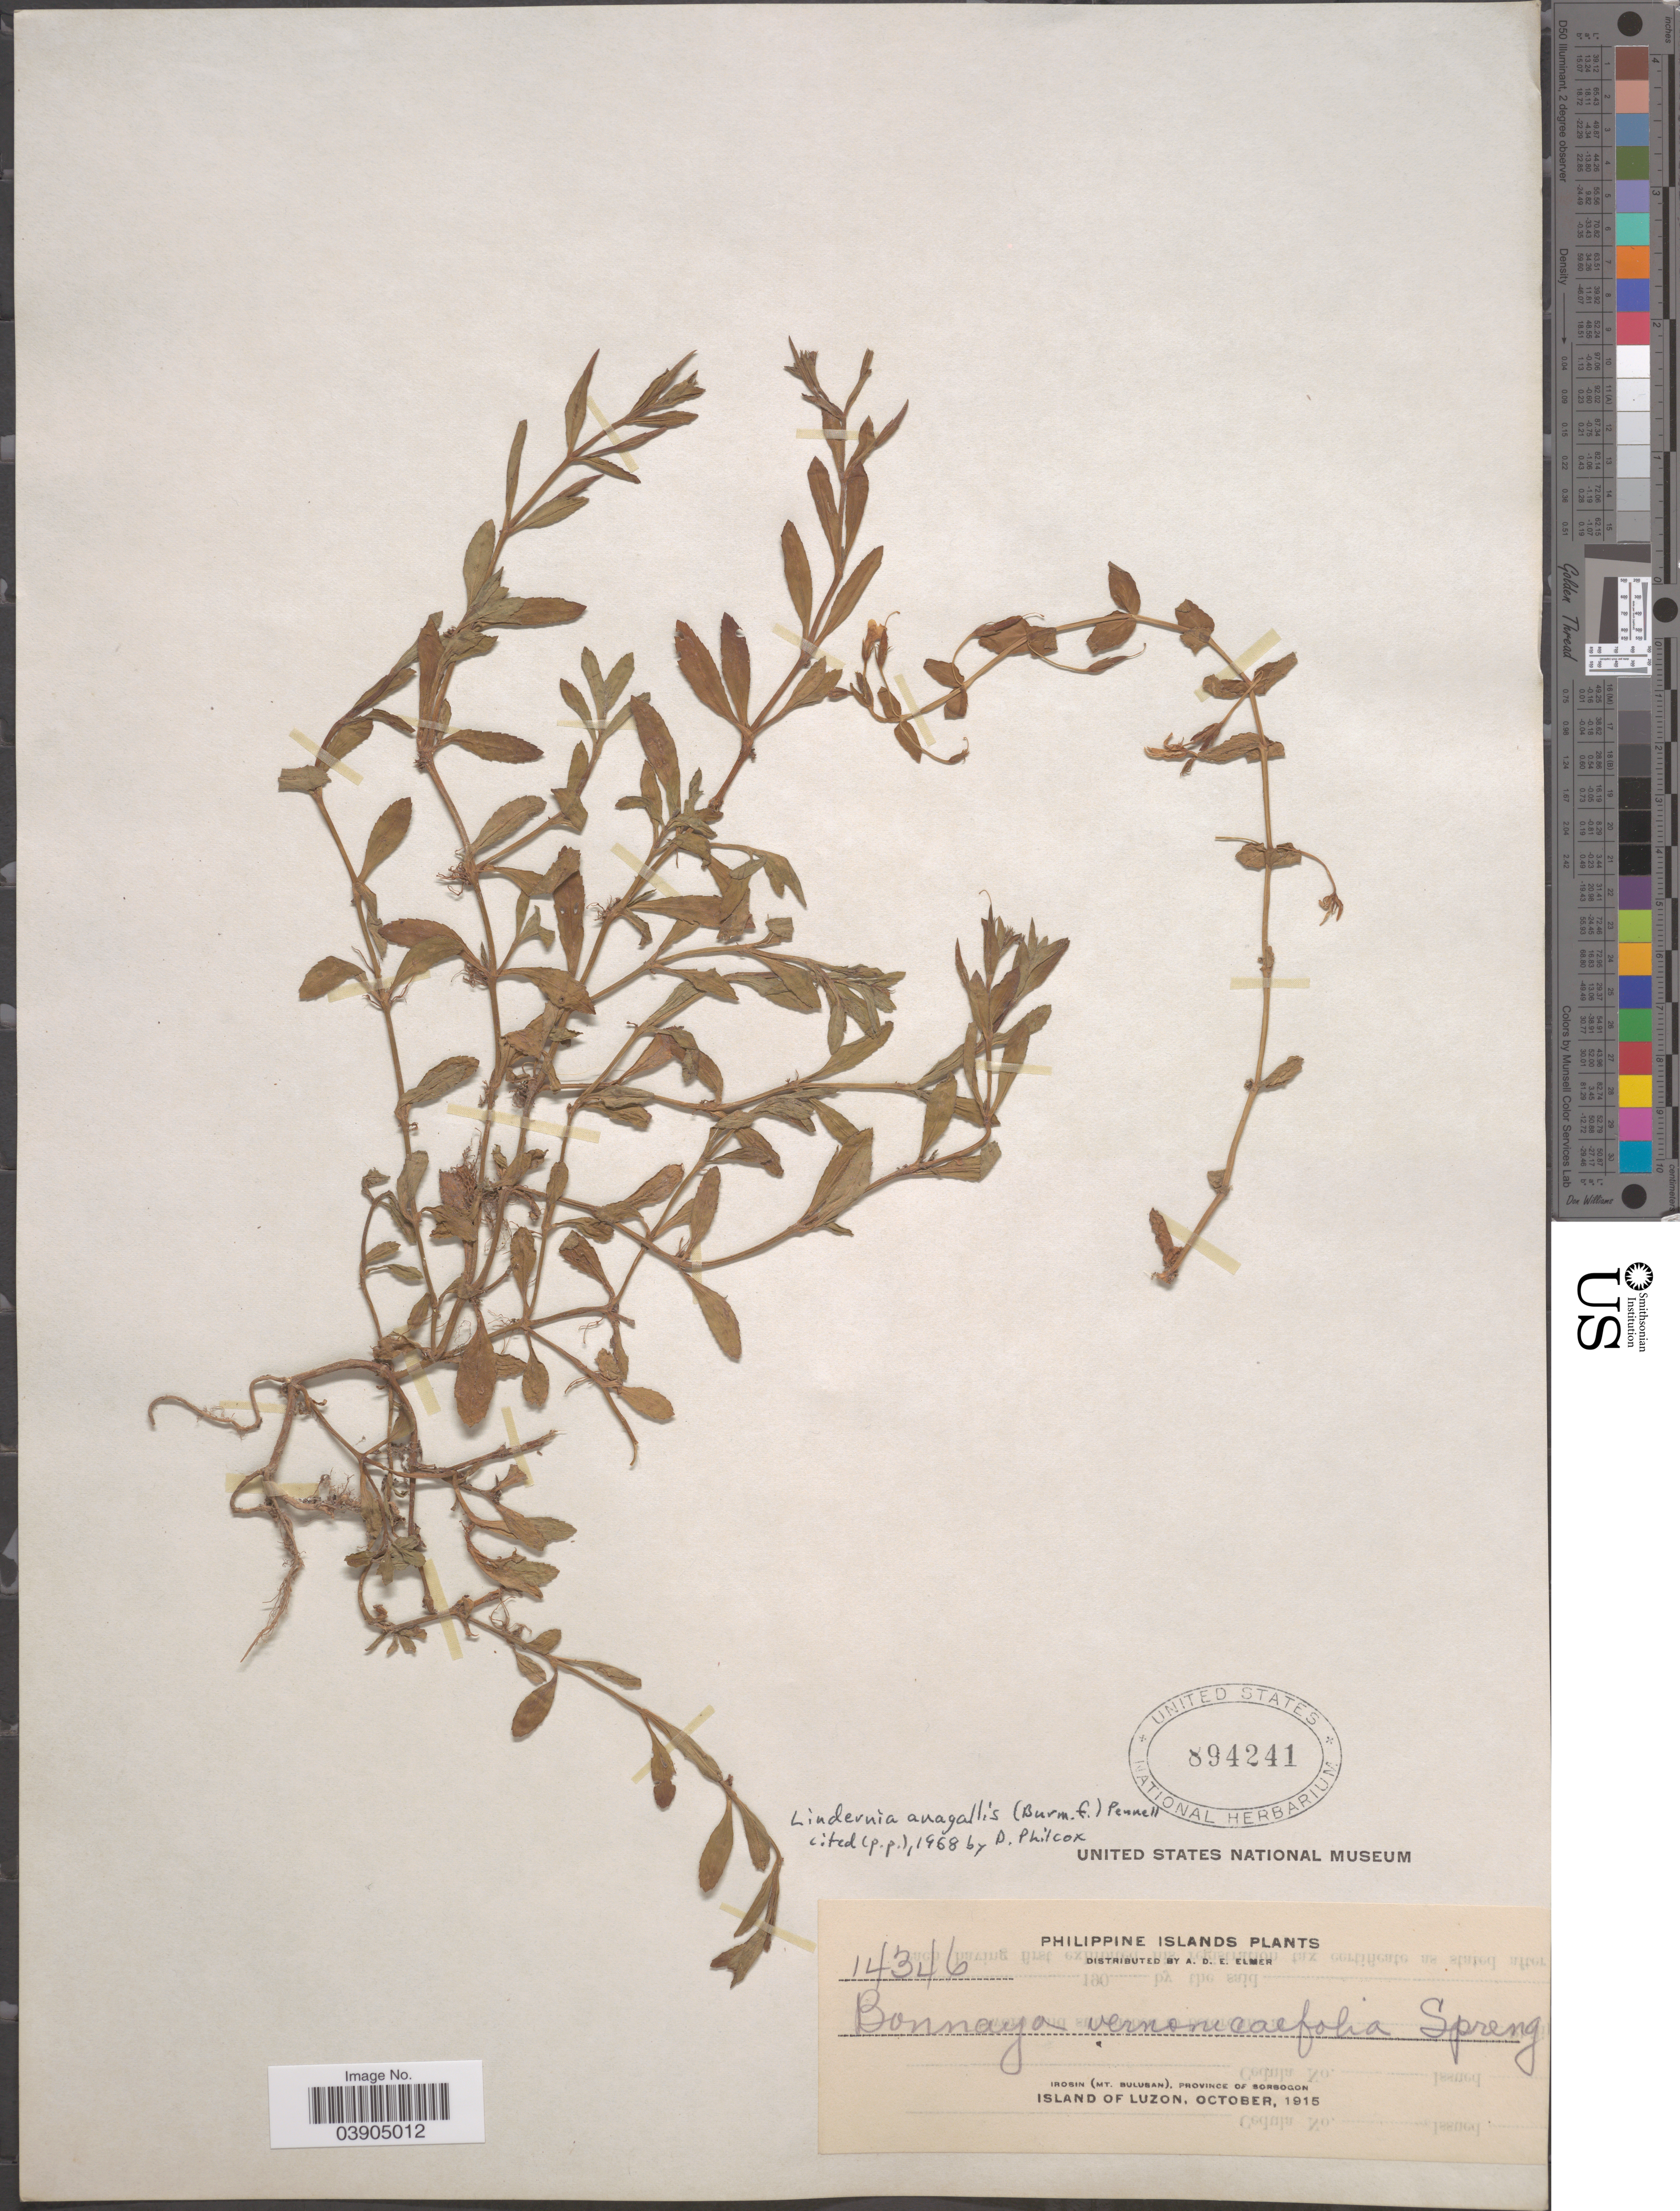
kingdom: Plantae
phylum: Tracheophyta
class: Magnoliopsida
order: Lamiales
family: Linderniaceae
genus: Lindernia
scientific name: Lindernia anagallis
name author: (Burm. f.) Pennell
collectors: A. D. E. Elmer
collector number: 14346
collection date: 1915-10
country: Philippines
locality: Irosin (Mt. Bulusan), Province of Sorsogon. Island of Luzon.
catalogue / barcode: US 894241